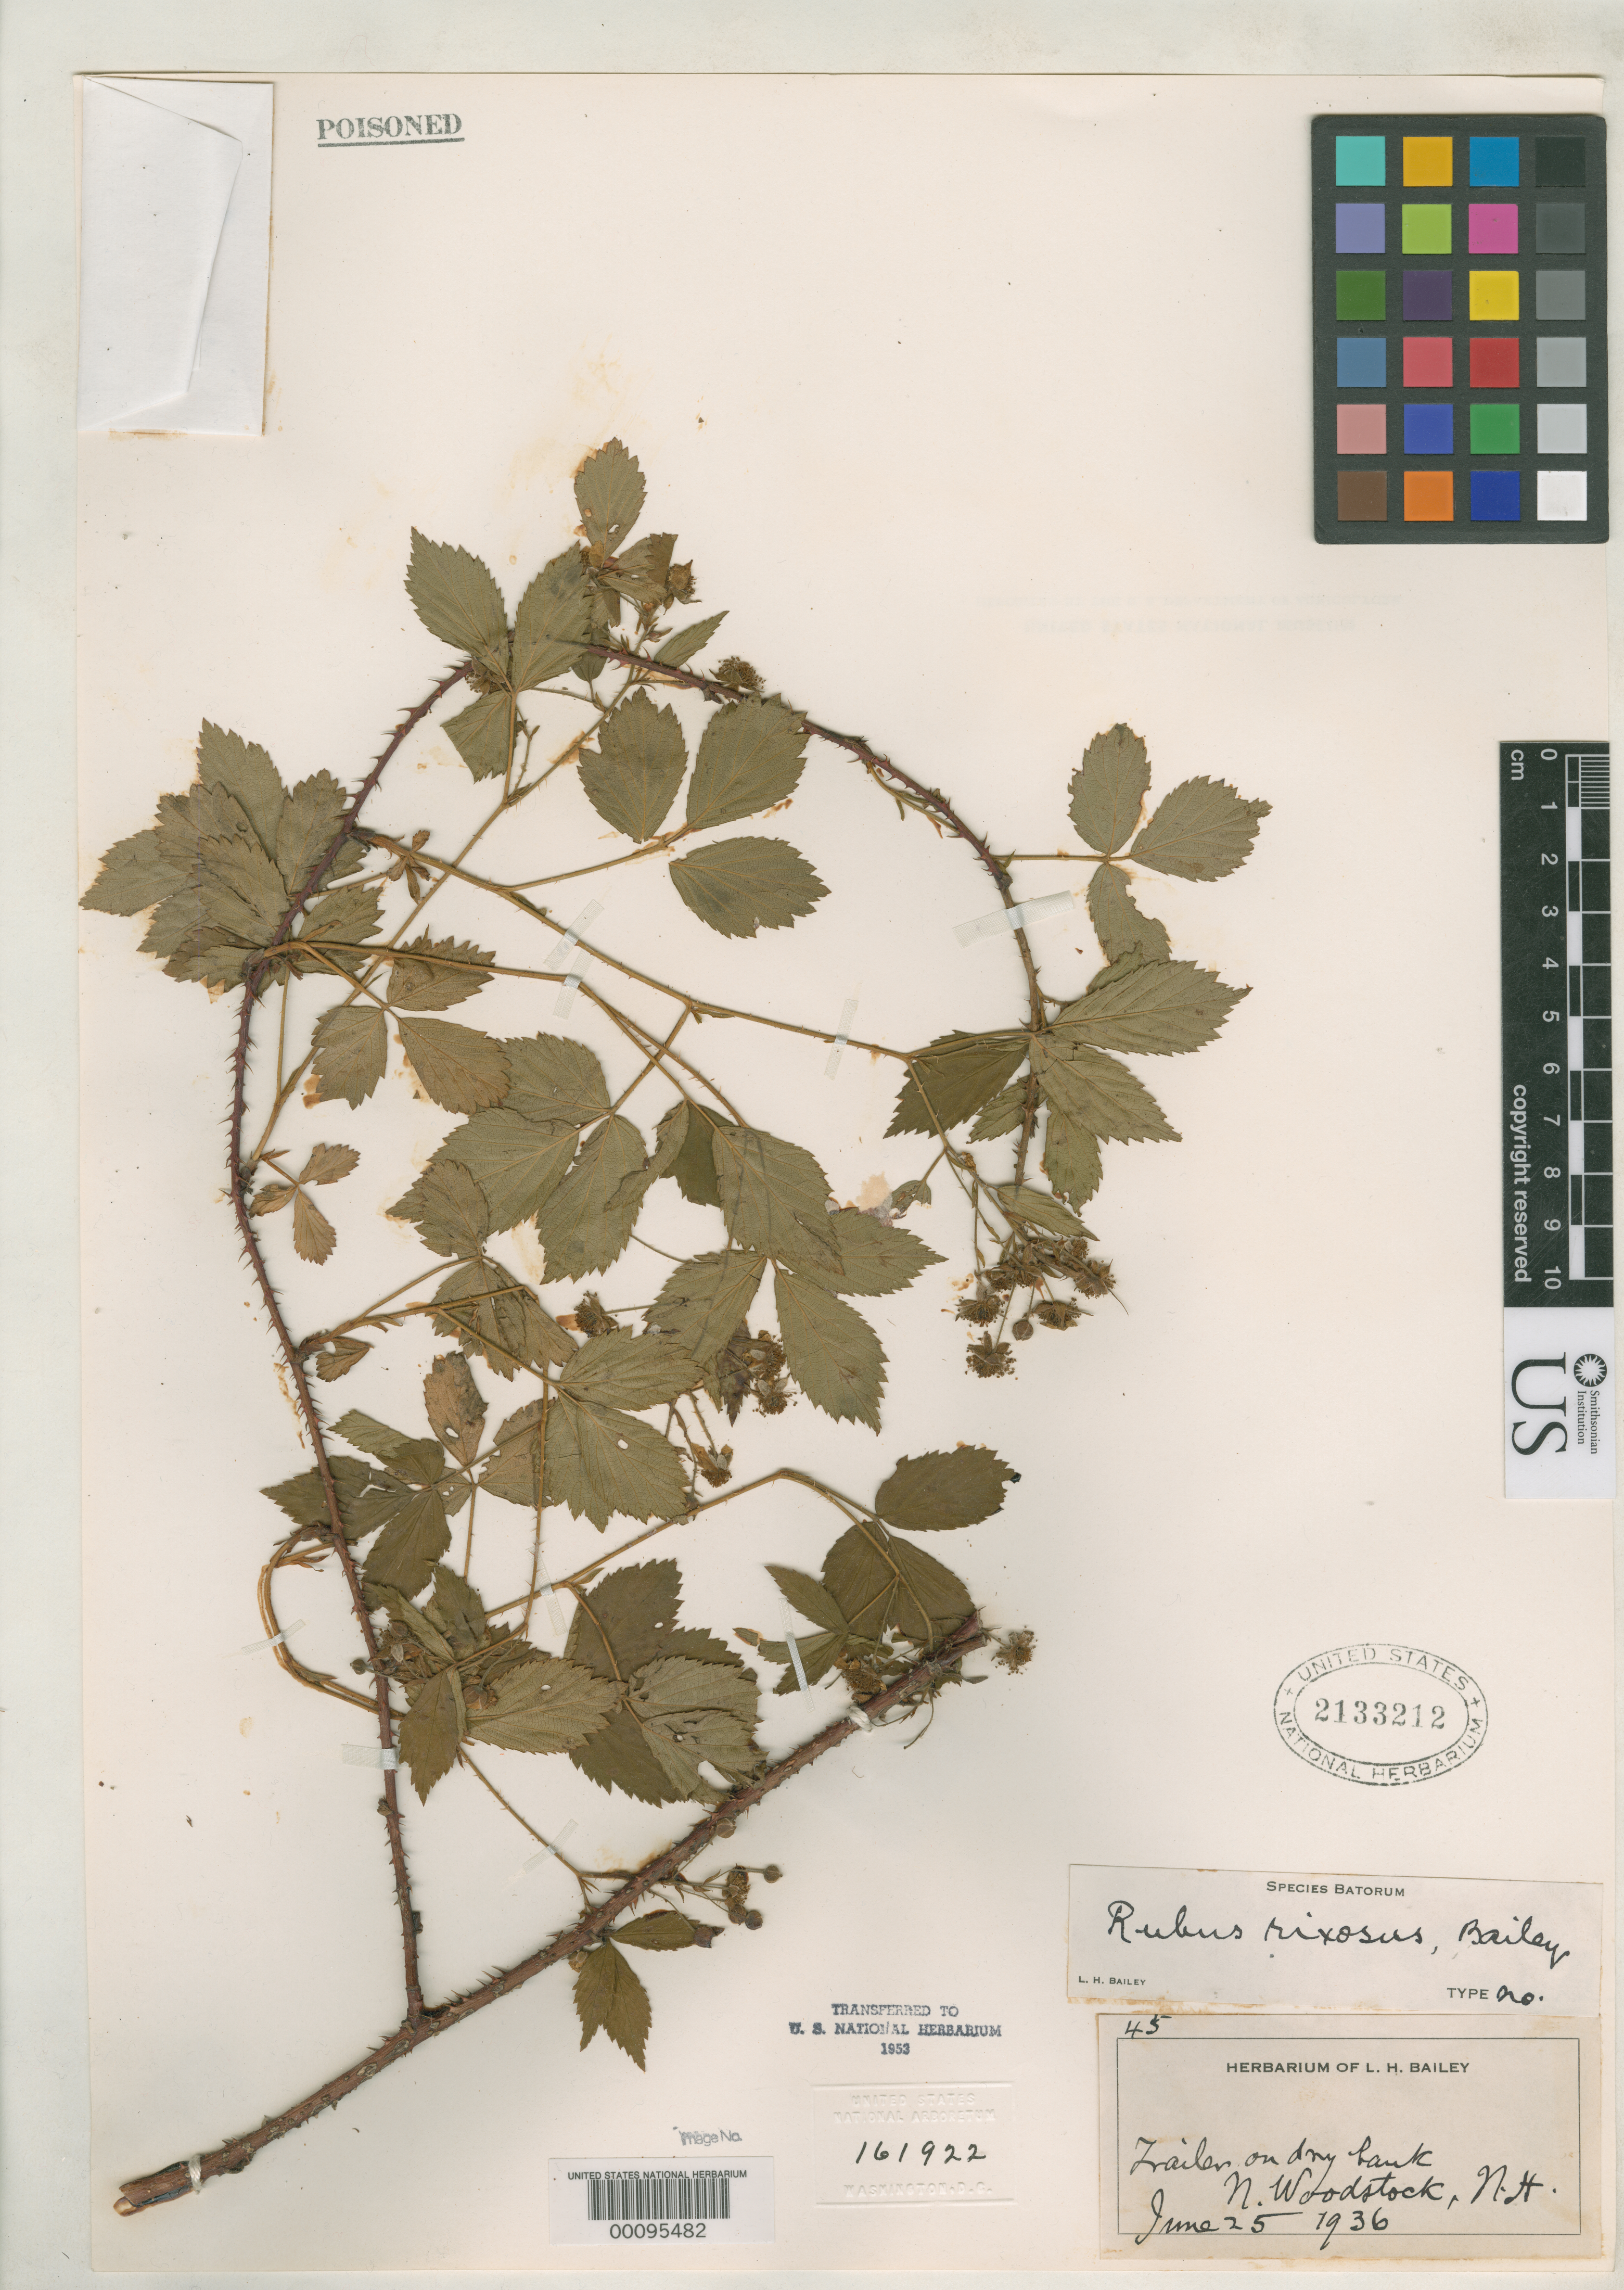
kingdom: Plantae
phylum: Tracheophyta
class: Magnoliopsida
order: Rosales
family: Rosaceae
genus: Rubus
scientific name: Rubus rixosus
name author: L.H. Bailey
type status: Isotype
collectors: L. H. Bailey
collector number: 45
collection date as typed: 25 Jun 1936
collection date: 1936-06-25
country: United States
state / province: New Hampshire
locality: North Woodstock.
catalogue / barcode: US 2133212